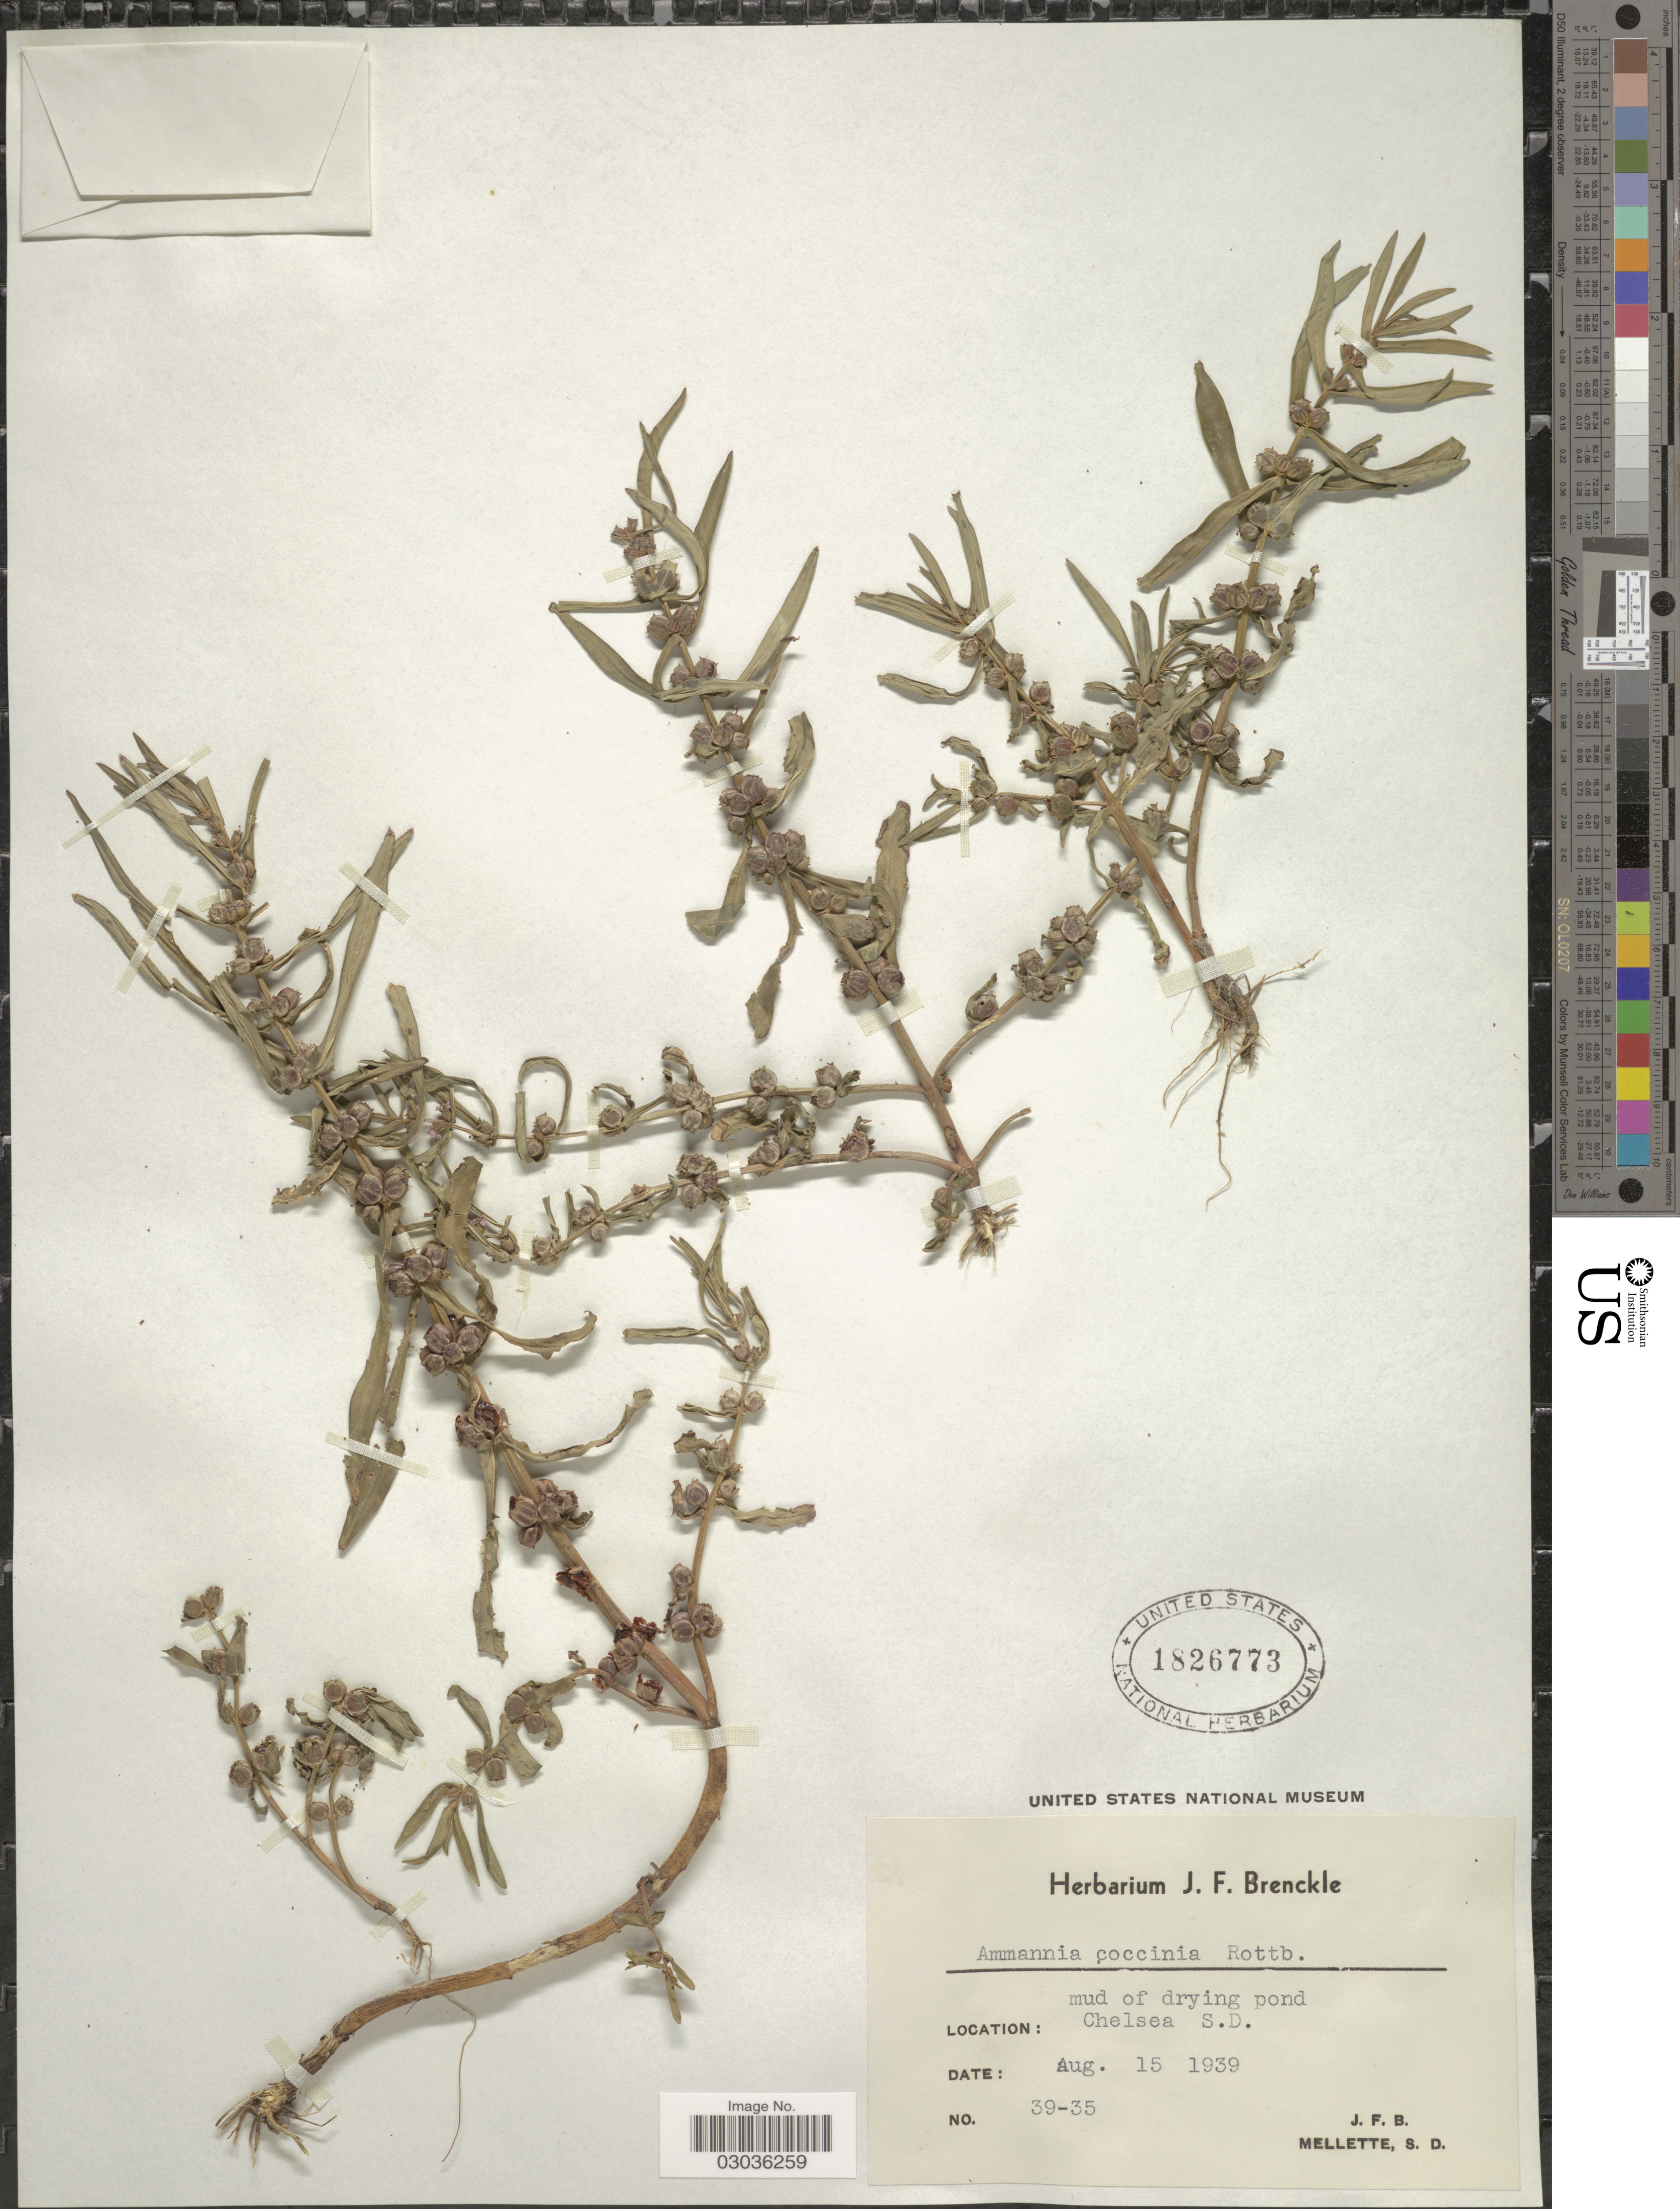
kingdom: Plantae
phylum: Tracheophyta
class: Magnoliopsida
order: Myrtales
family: Lythraceae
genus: Ammannia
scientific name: Ammannia coccinea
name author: Rottb.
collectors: J. Brenckle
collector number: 39-35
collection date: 1939-08-15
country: United States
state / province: South Dakota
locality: Mud of drying pond Chelsea.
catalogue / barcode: US 1826773